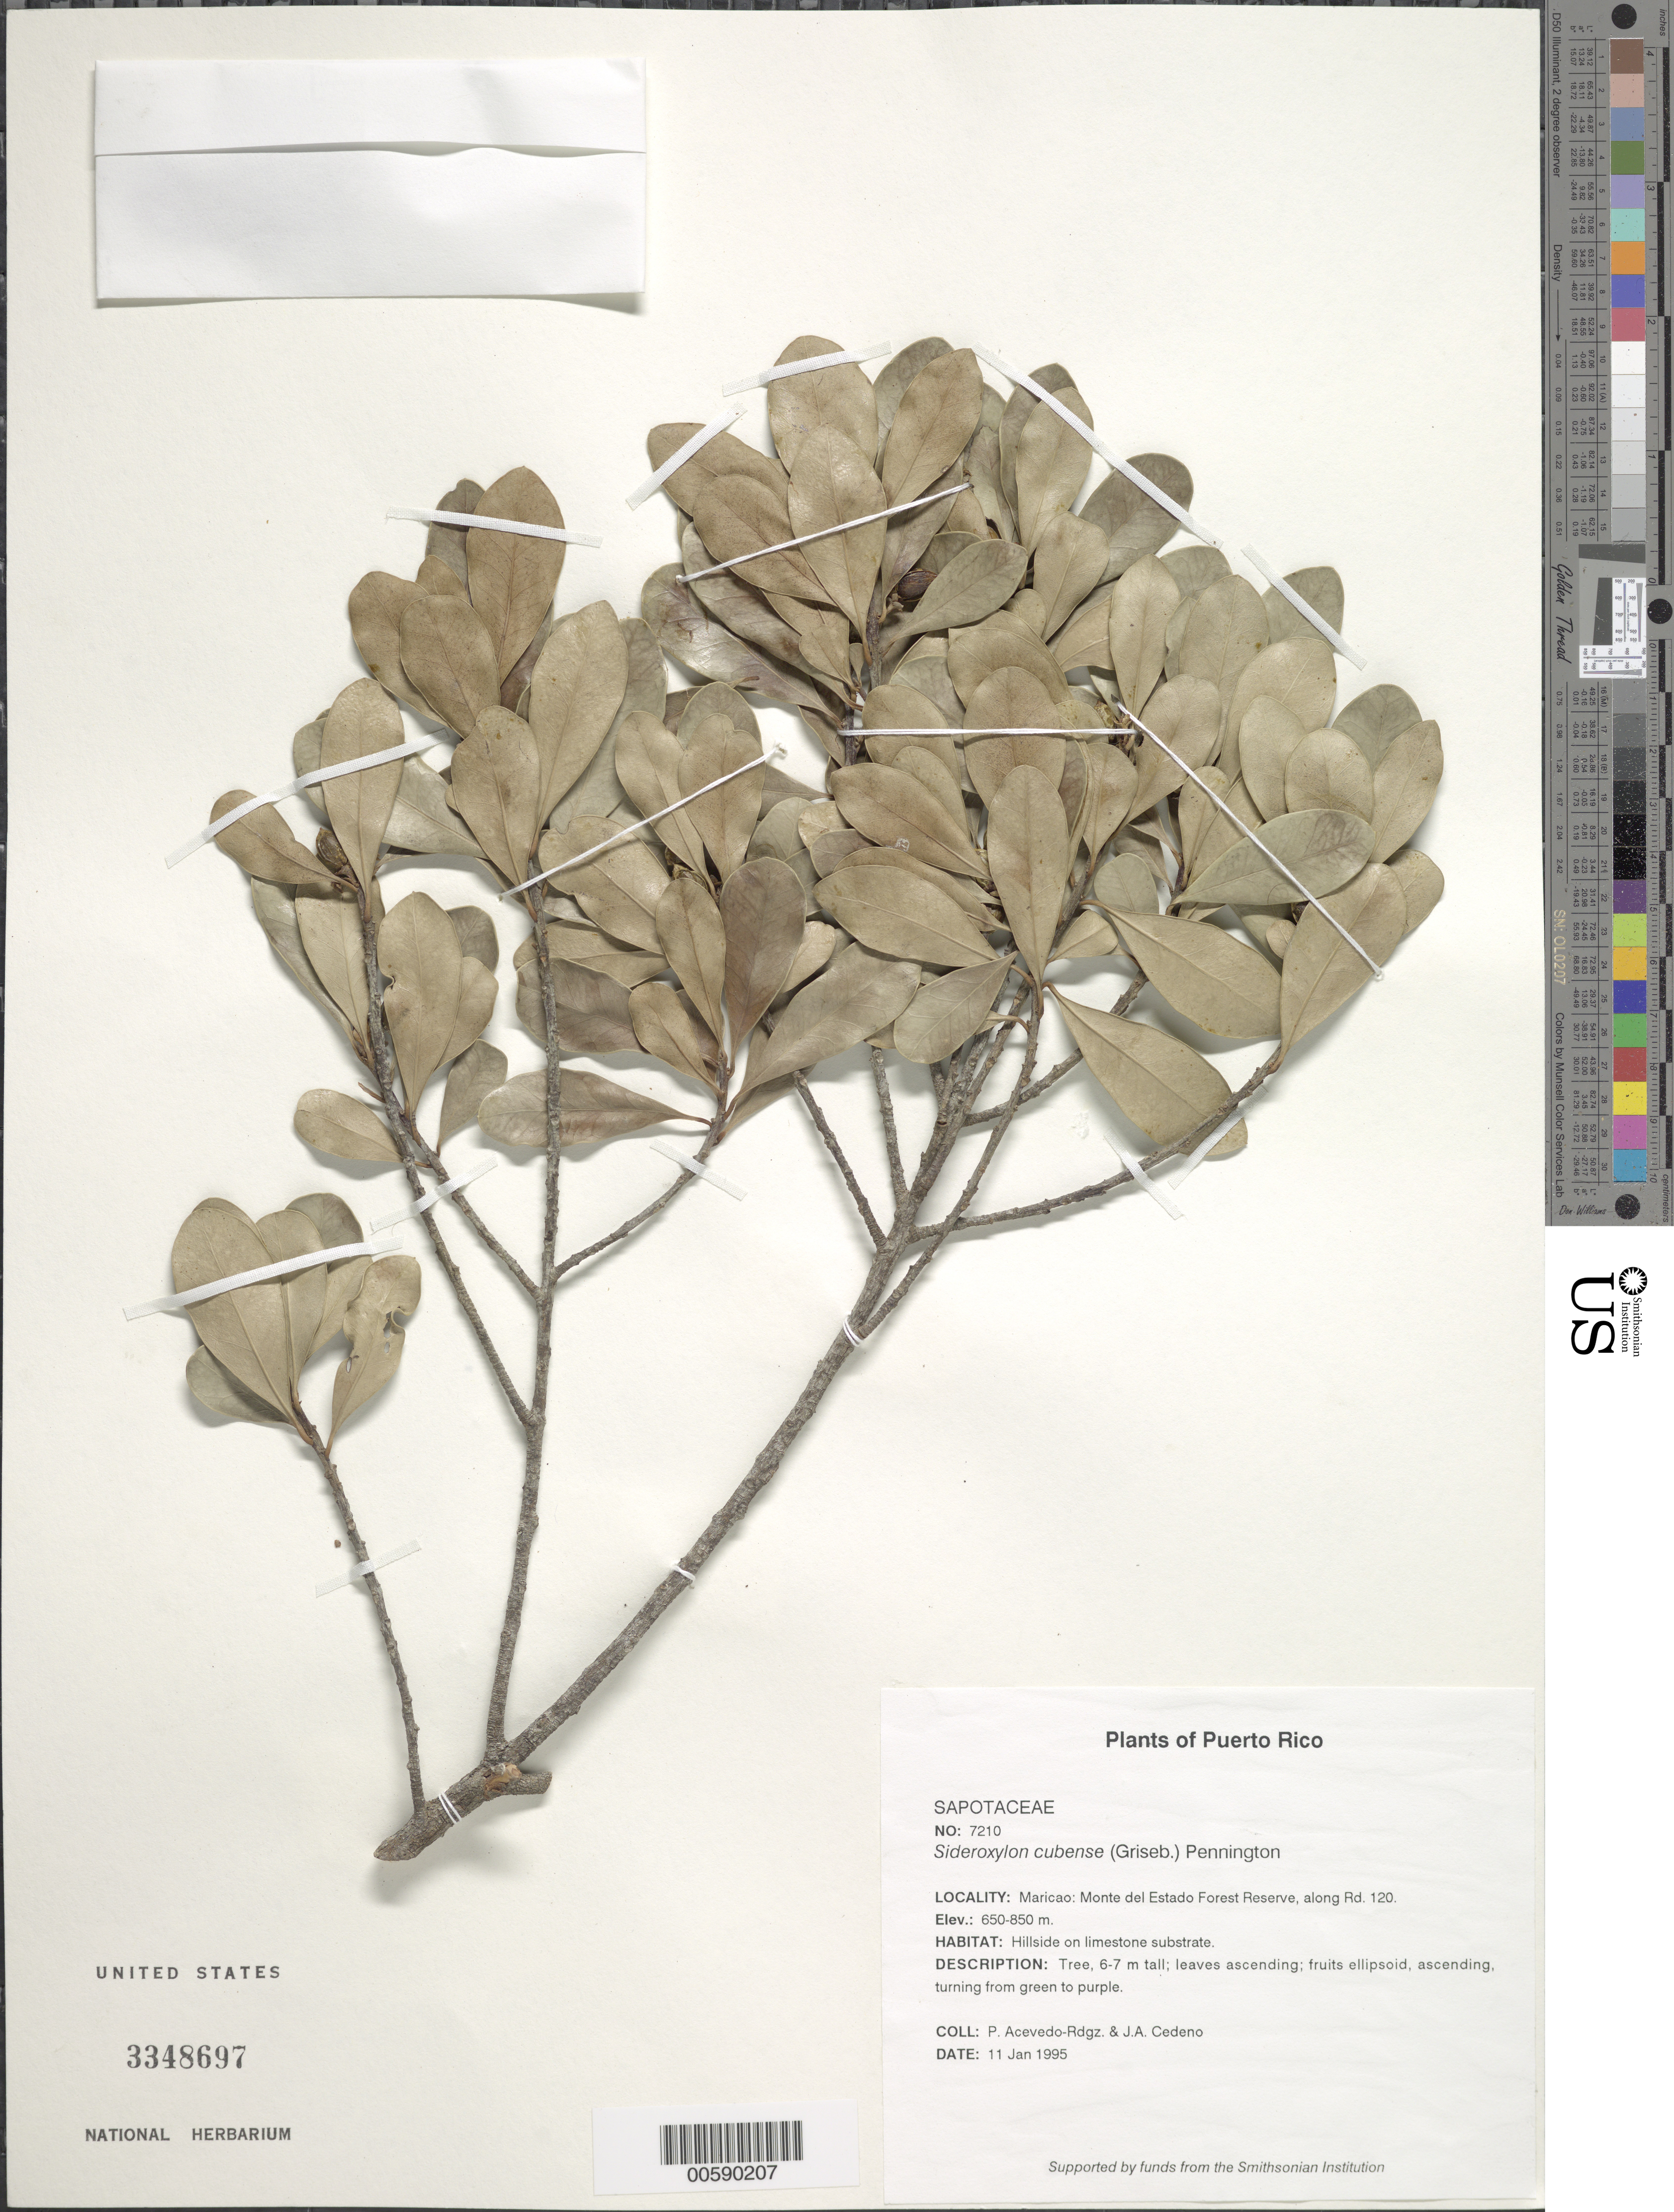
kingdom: Plantae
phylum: Tracheophyta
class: Magnoliopsida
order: Ericales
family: Sapotaceae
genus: Sideroxylon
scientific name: Sideroxylon cubense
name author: (Griseb.) T.D. Penn.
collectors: P. Acevedo-Rodr. & J. A. Cedeño M.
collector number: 7210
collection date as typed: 11 Jan 1995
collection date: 1995-01-11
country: Puerto Rico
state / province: Maricao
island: Puerto Rico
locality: Maricao: Monte del Estado Forest Reserve, along Rd. 120.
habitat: Hillside on limestone substrate.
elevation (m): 650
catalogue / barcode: US 3348697